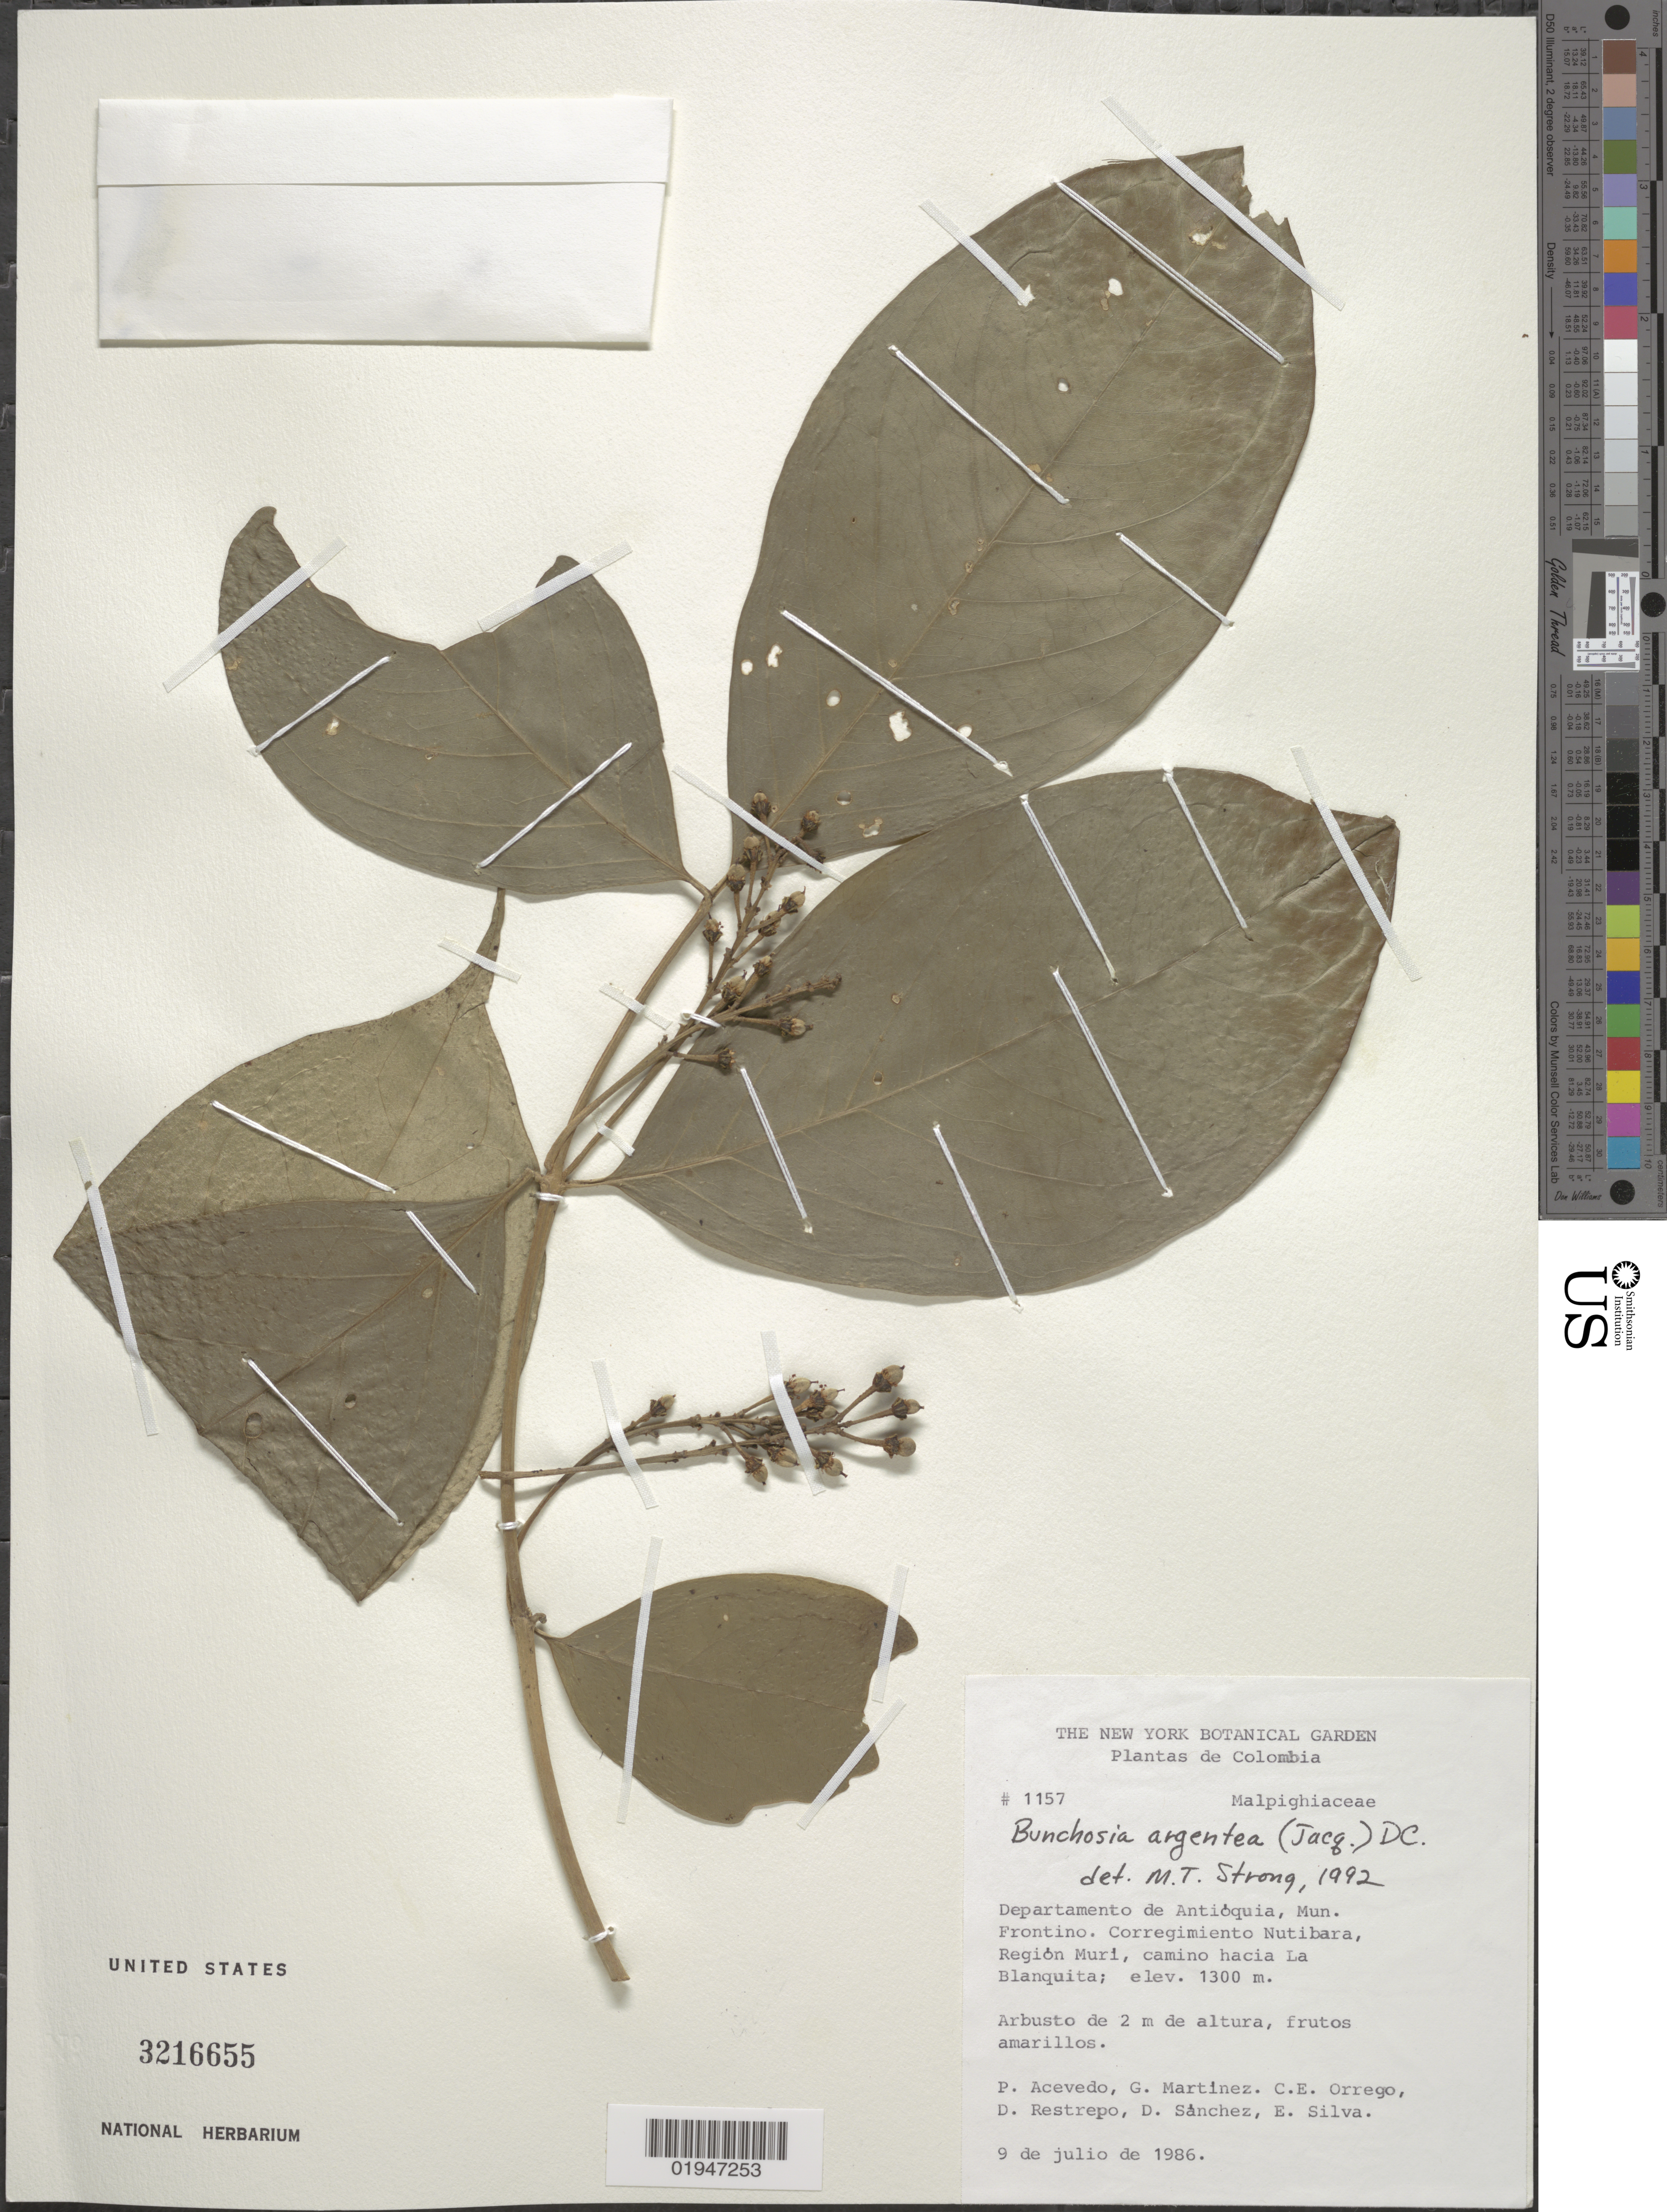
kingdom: Plantae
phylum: Tracheophyta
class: Magnoliopsida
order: Malpighiales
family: Malpighiaceae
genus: Bunchosia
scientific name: Bunchosia argentea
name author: (Jacq.) DC.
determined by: Strong, M. T., (US), Smithsonian Institution - National Museum of Natural History (UNITED STATES)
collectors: P. Acevedo-Rodr., G. Martínez, C. Orrego, D. Restrepo, D. Sánchez & E. S. Silva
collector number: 1157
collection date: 1986-07-09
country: Colombia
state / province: Antioquiá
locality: Mun. Frontino. Corregimiento Nutibara, Región Muri, camino hacia La Blanquita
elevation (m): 1300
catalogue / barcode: US 3216655